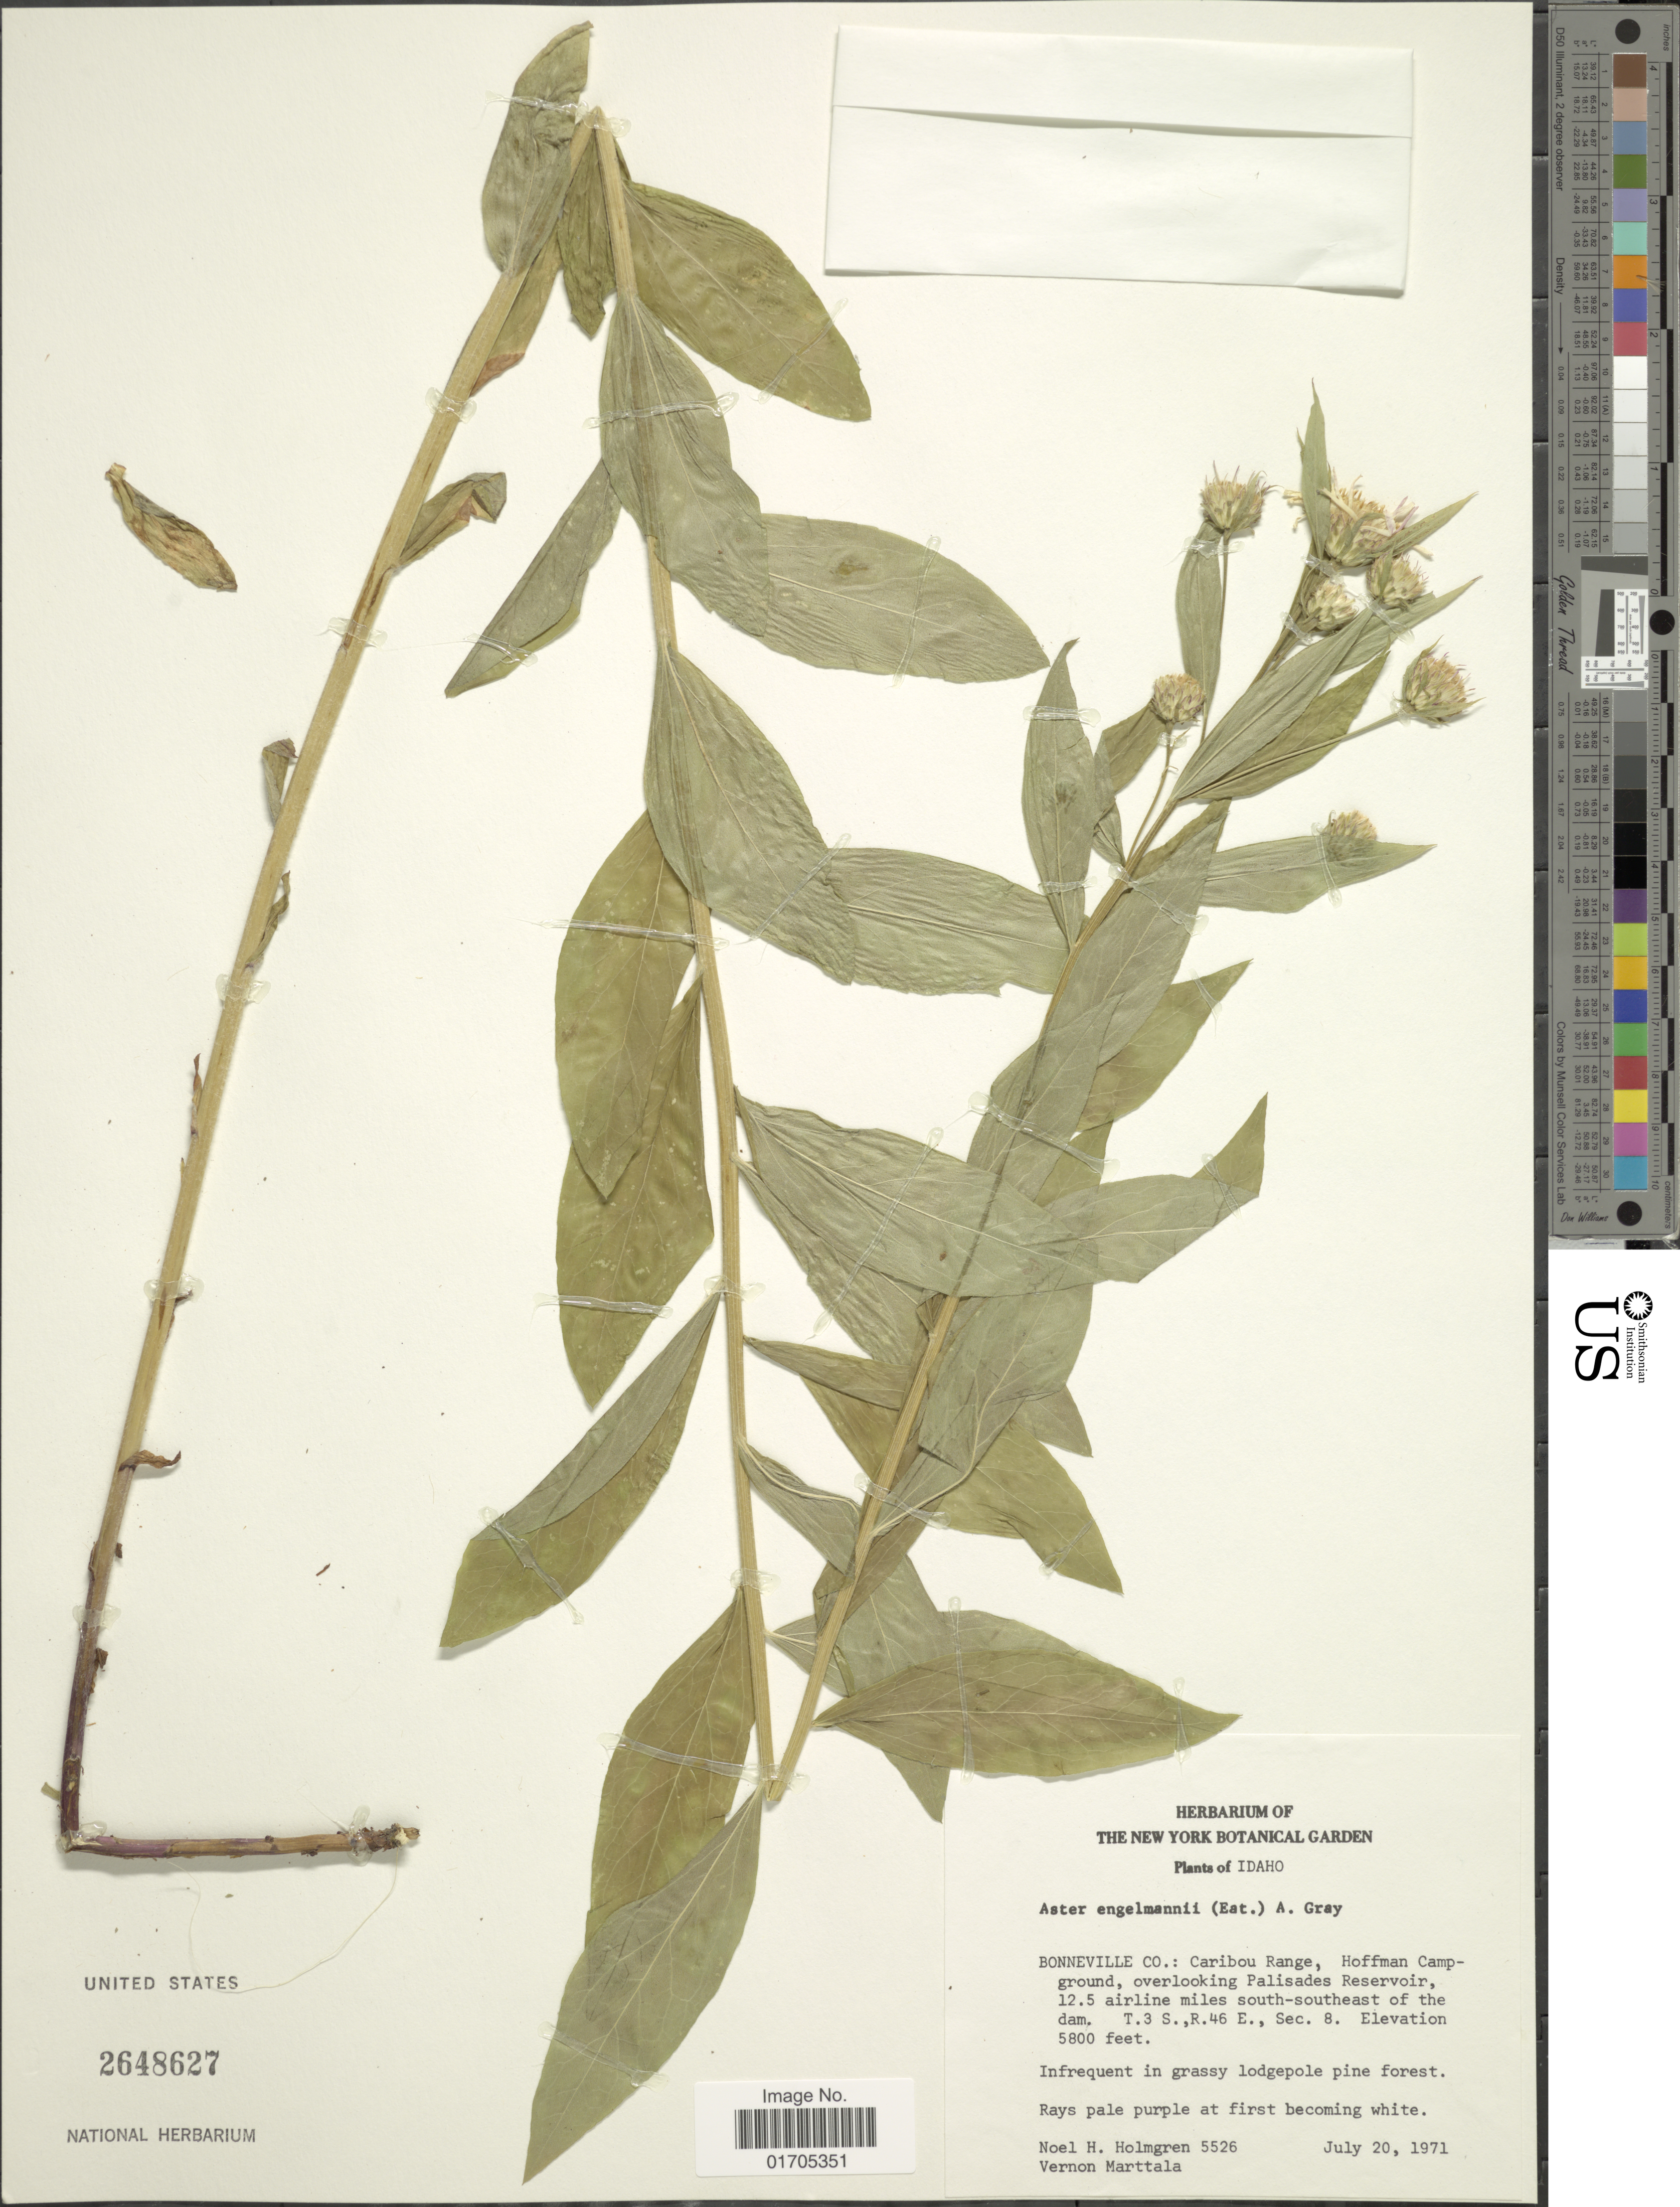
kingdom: Plantae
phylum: Tracheophyta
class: Magnoliopsida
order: Asterales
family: Asteraceae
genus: Eucephalus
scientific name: Eucephalus engelmannii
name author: (D.C. Eaton) Greene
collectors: N. H. Holmgren & V. Marttala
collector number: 5526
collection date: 1971-07-20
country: United States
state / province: Idaho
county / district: Bonneville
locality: Caribou Range, Hoffman Campground, overlooking Palisades Reservoir, 12.5 airline miles SSE of the dam. T.3 S., R.46 E., Sec. 8.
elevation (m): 1768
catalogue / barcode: US 2648627